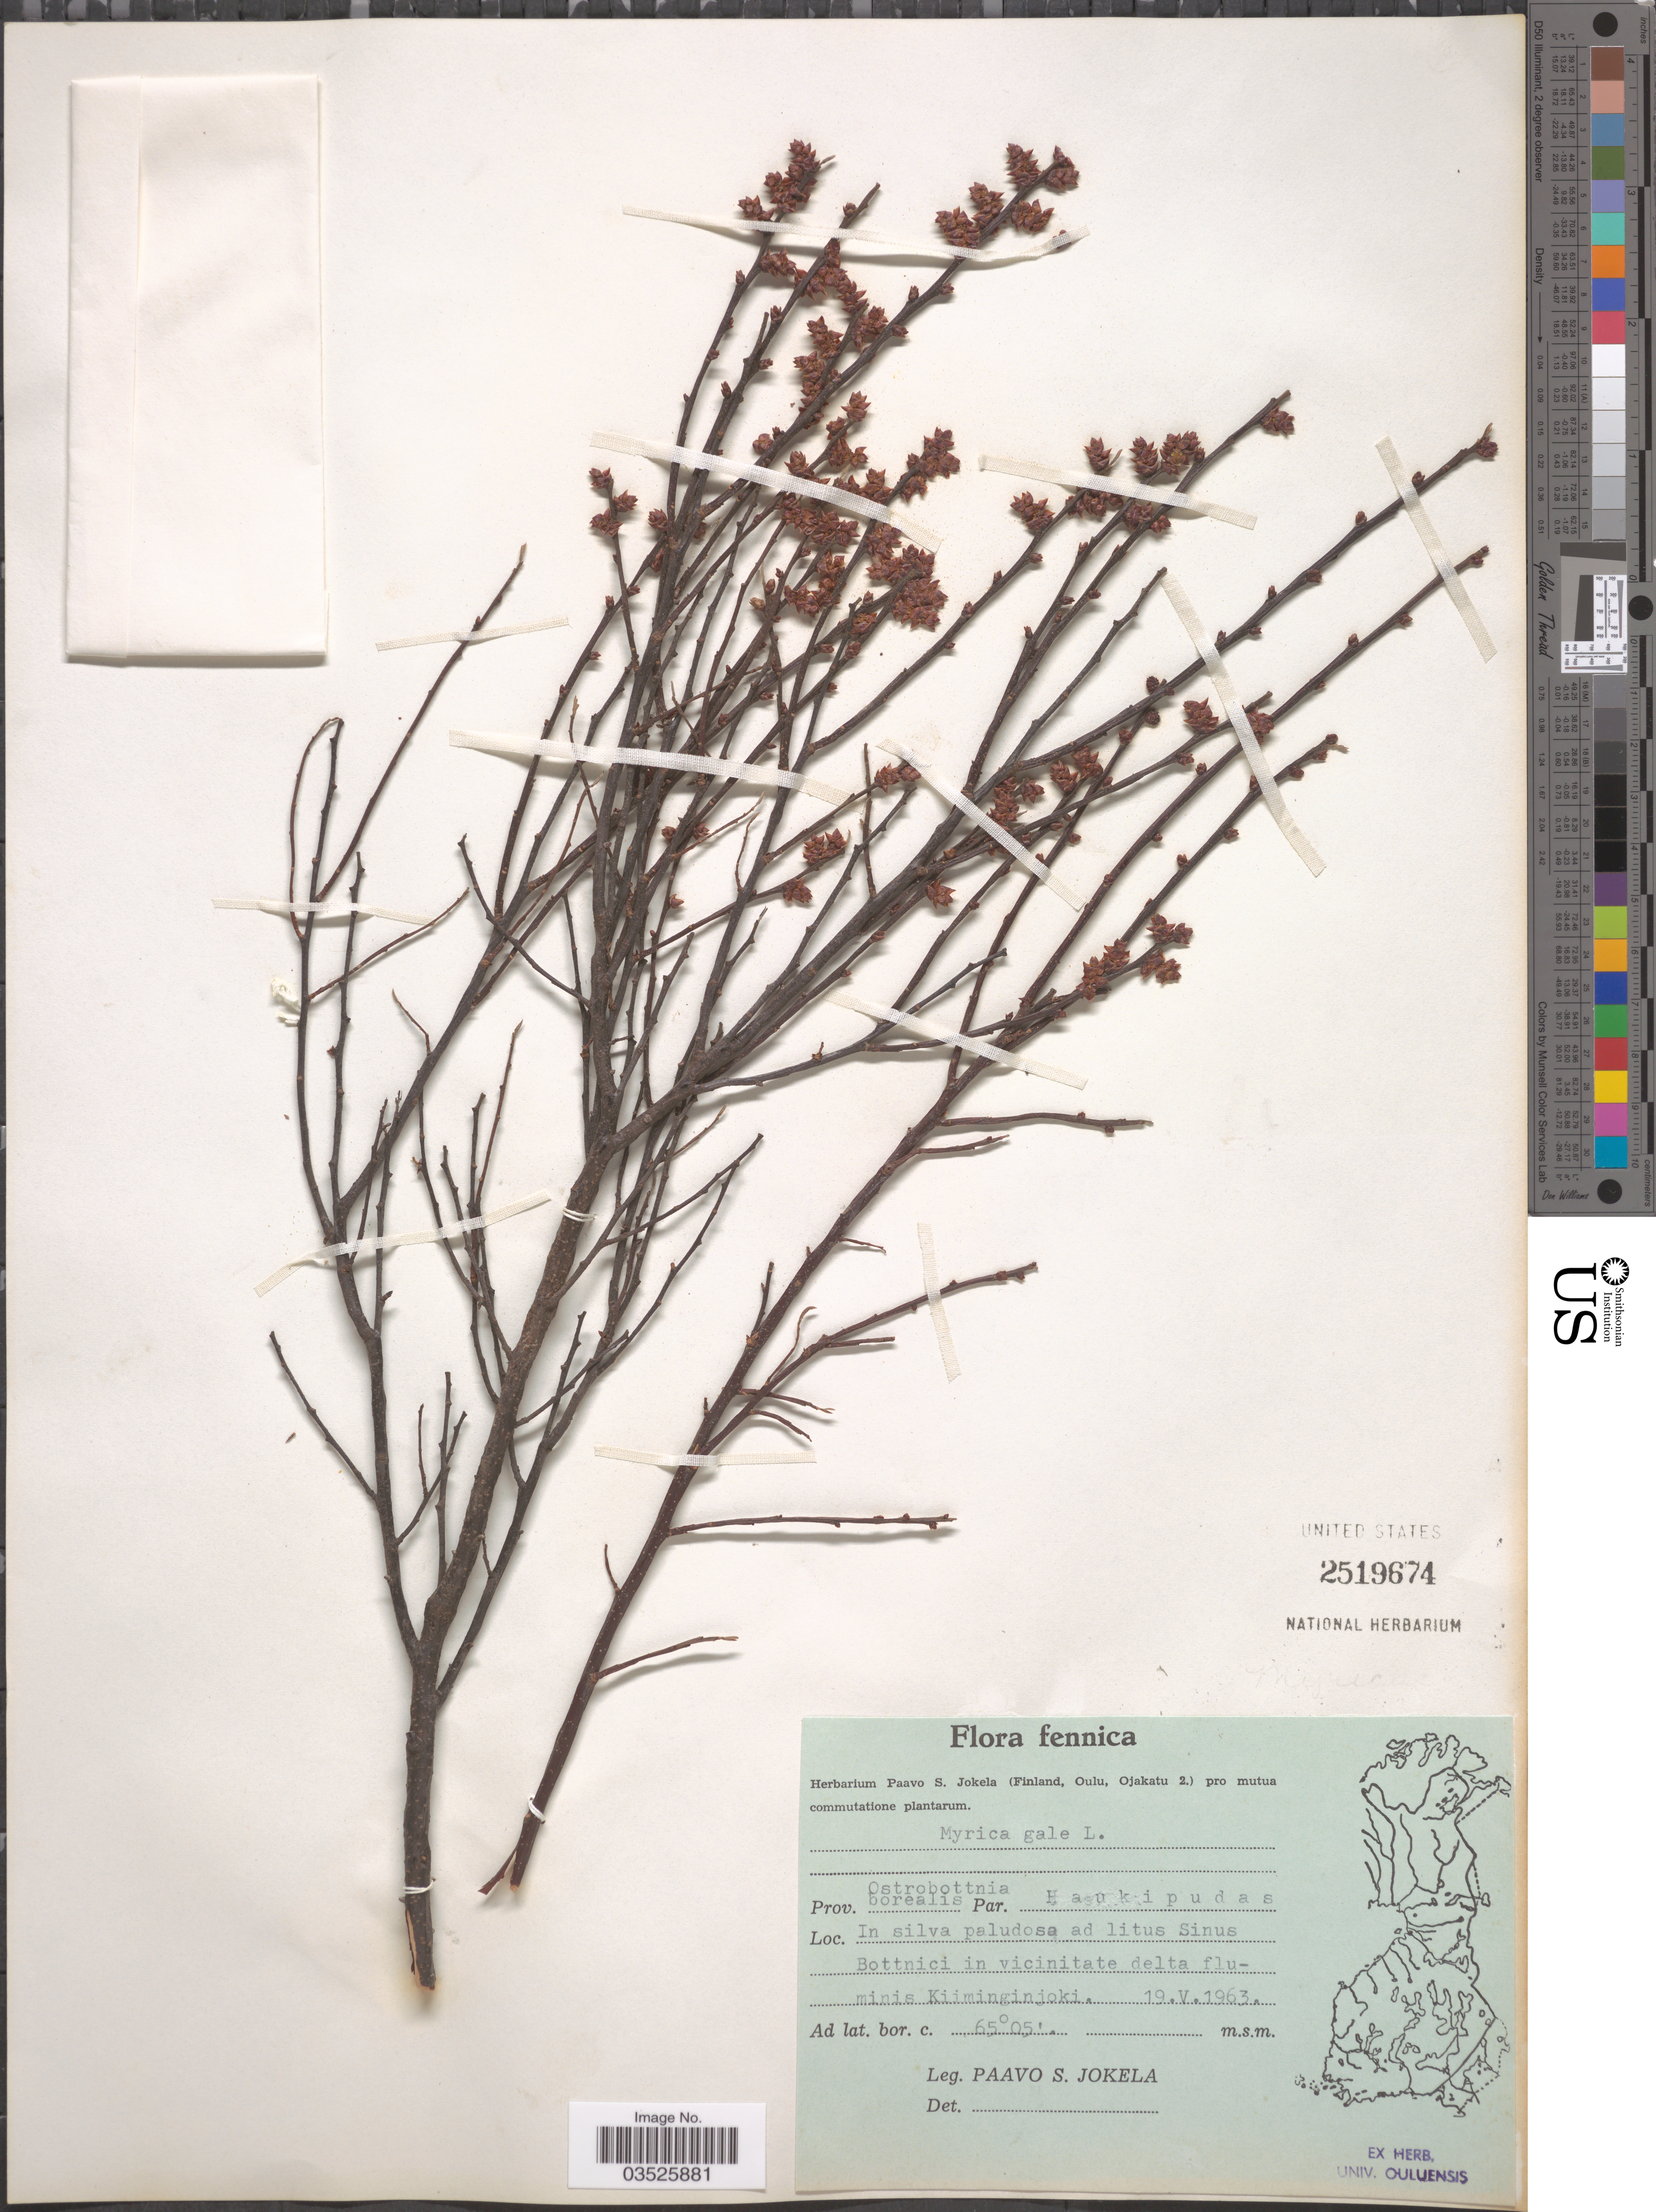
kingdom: Plantae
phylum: Tracheophyta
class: Magnoliopsida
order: Fagales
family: Myricaceae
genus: Myrica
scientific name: Myrica gale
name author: L.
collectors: P. Jokela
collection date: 1963-05-19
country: Finland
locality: Fennica. Prov. Ostrobottnia borealis. Par. Hasukipudas. In silva paludosa ad litus Sinus Bottnici in vicinitate delta fluminis Kiiminginjoki.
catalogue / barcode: US 2519674